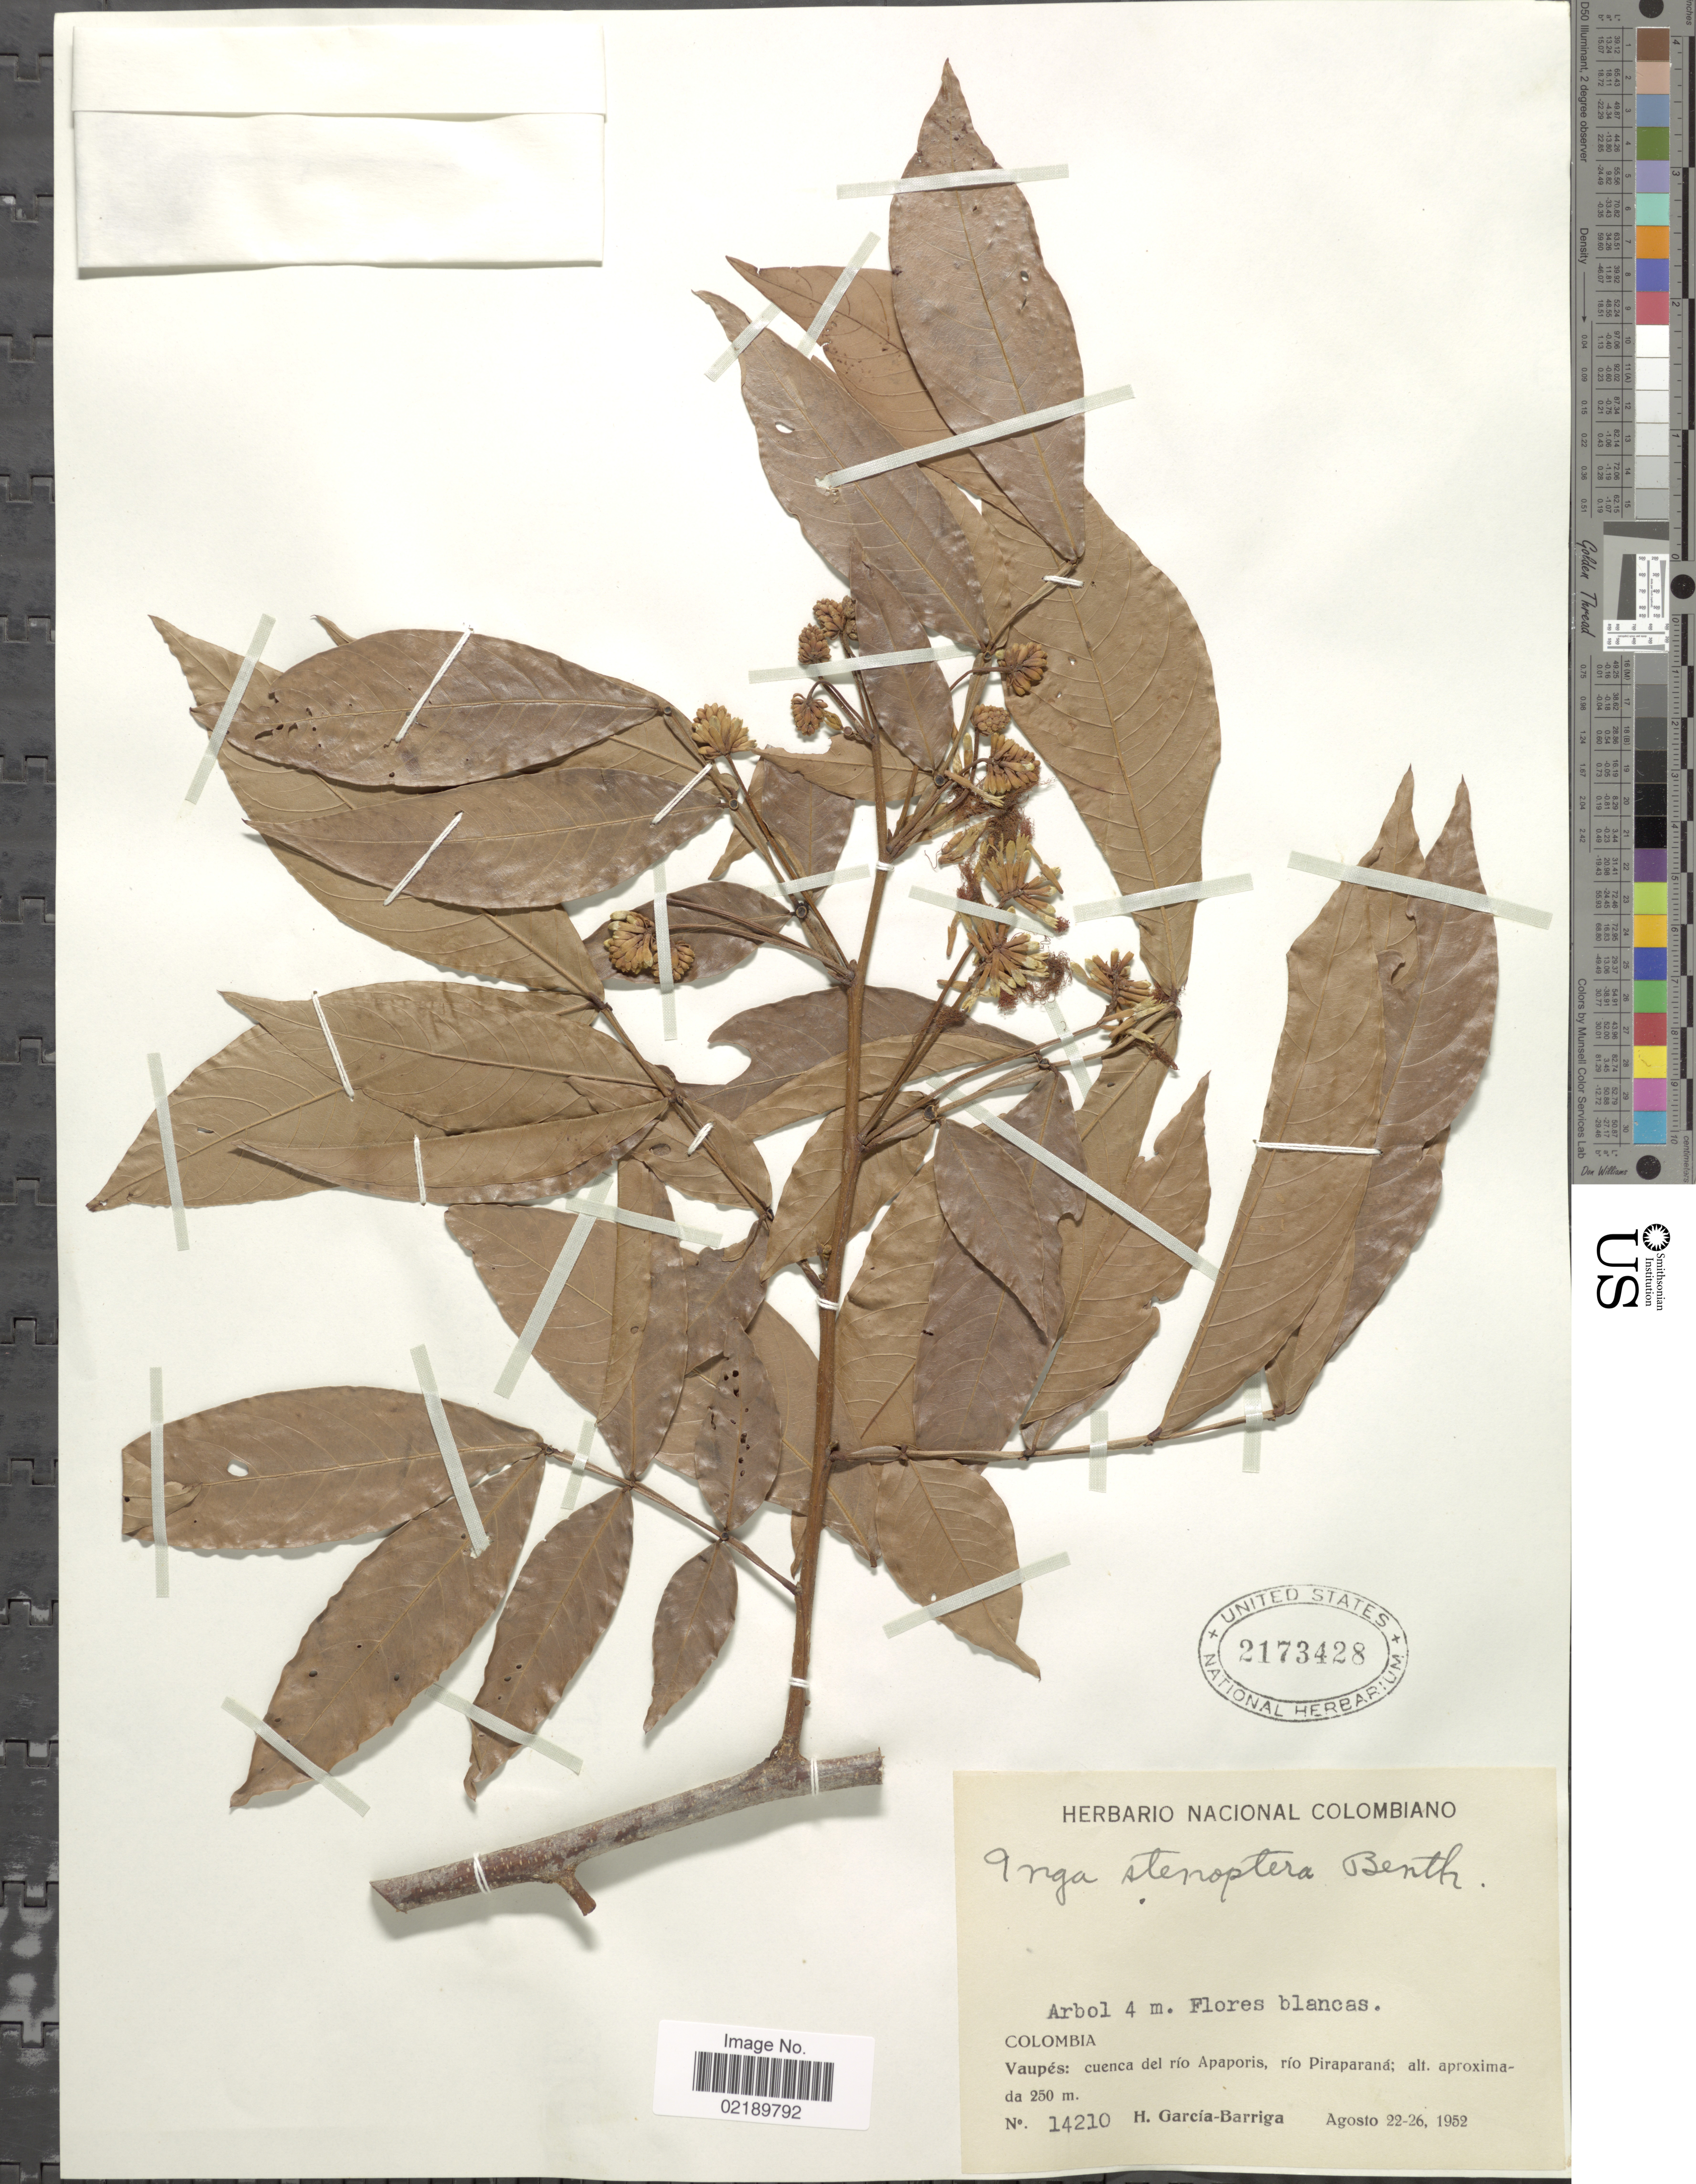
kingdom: Plantae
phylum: Tracheophyta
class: Magnoliopsida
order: Fabales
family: Fabaceae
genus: Inga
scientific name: Inga stenoptera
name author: Benth.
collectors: H. García Barriga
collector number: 14210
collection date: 1952-08-22/1952-08-26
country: Colombia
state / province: Vaupés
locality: Vaupés: cuenca del río Apaporis, río Piraparaná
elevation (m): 250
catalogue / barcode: US 2173428